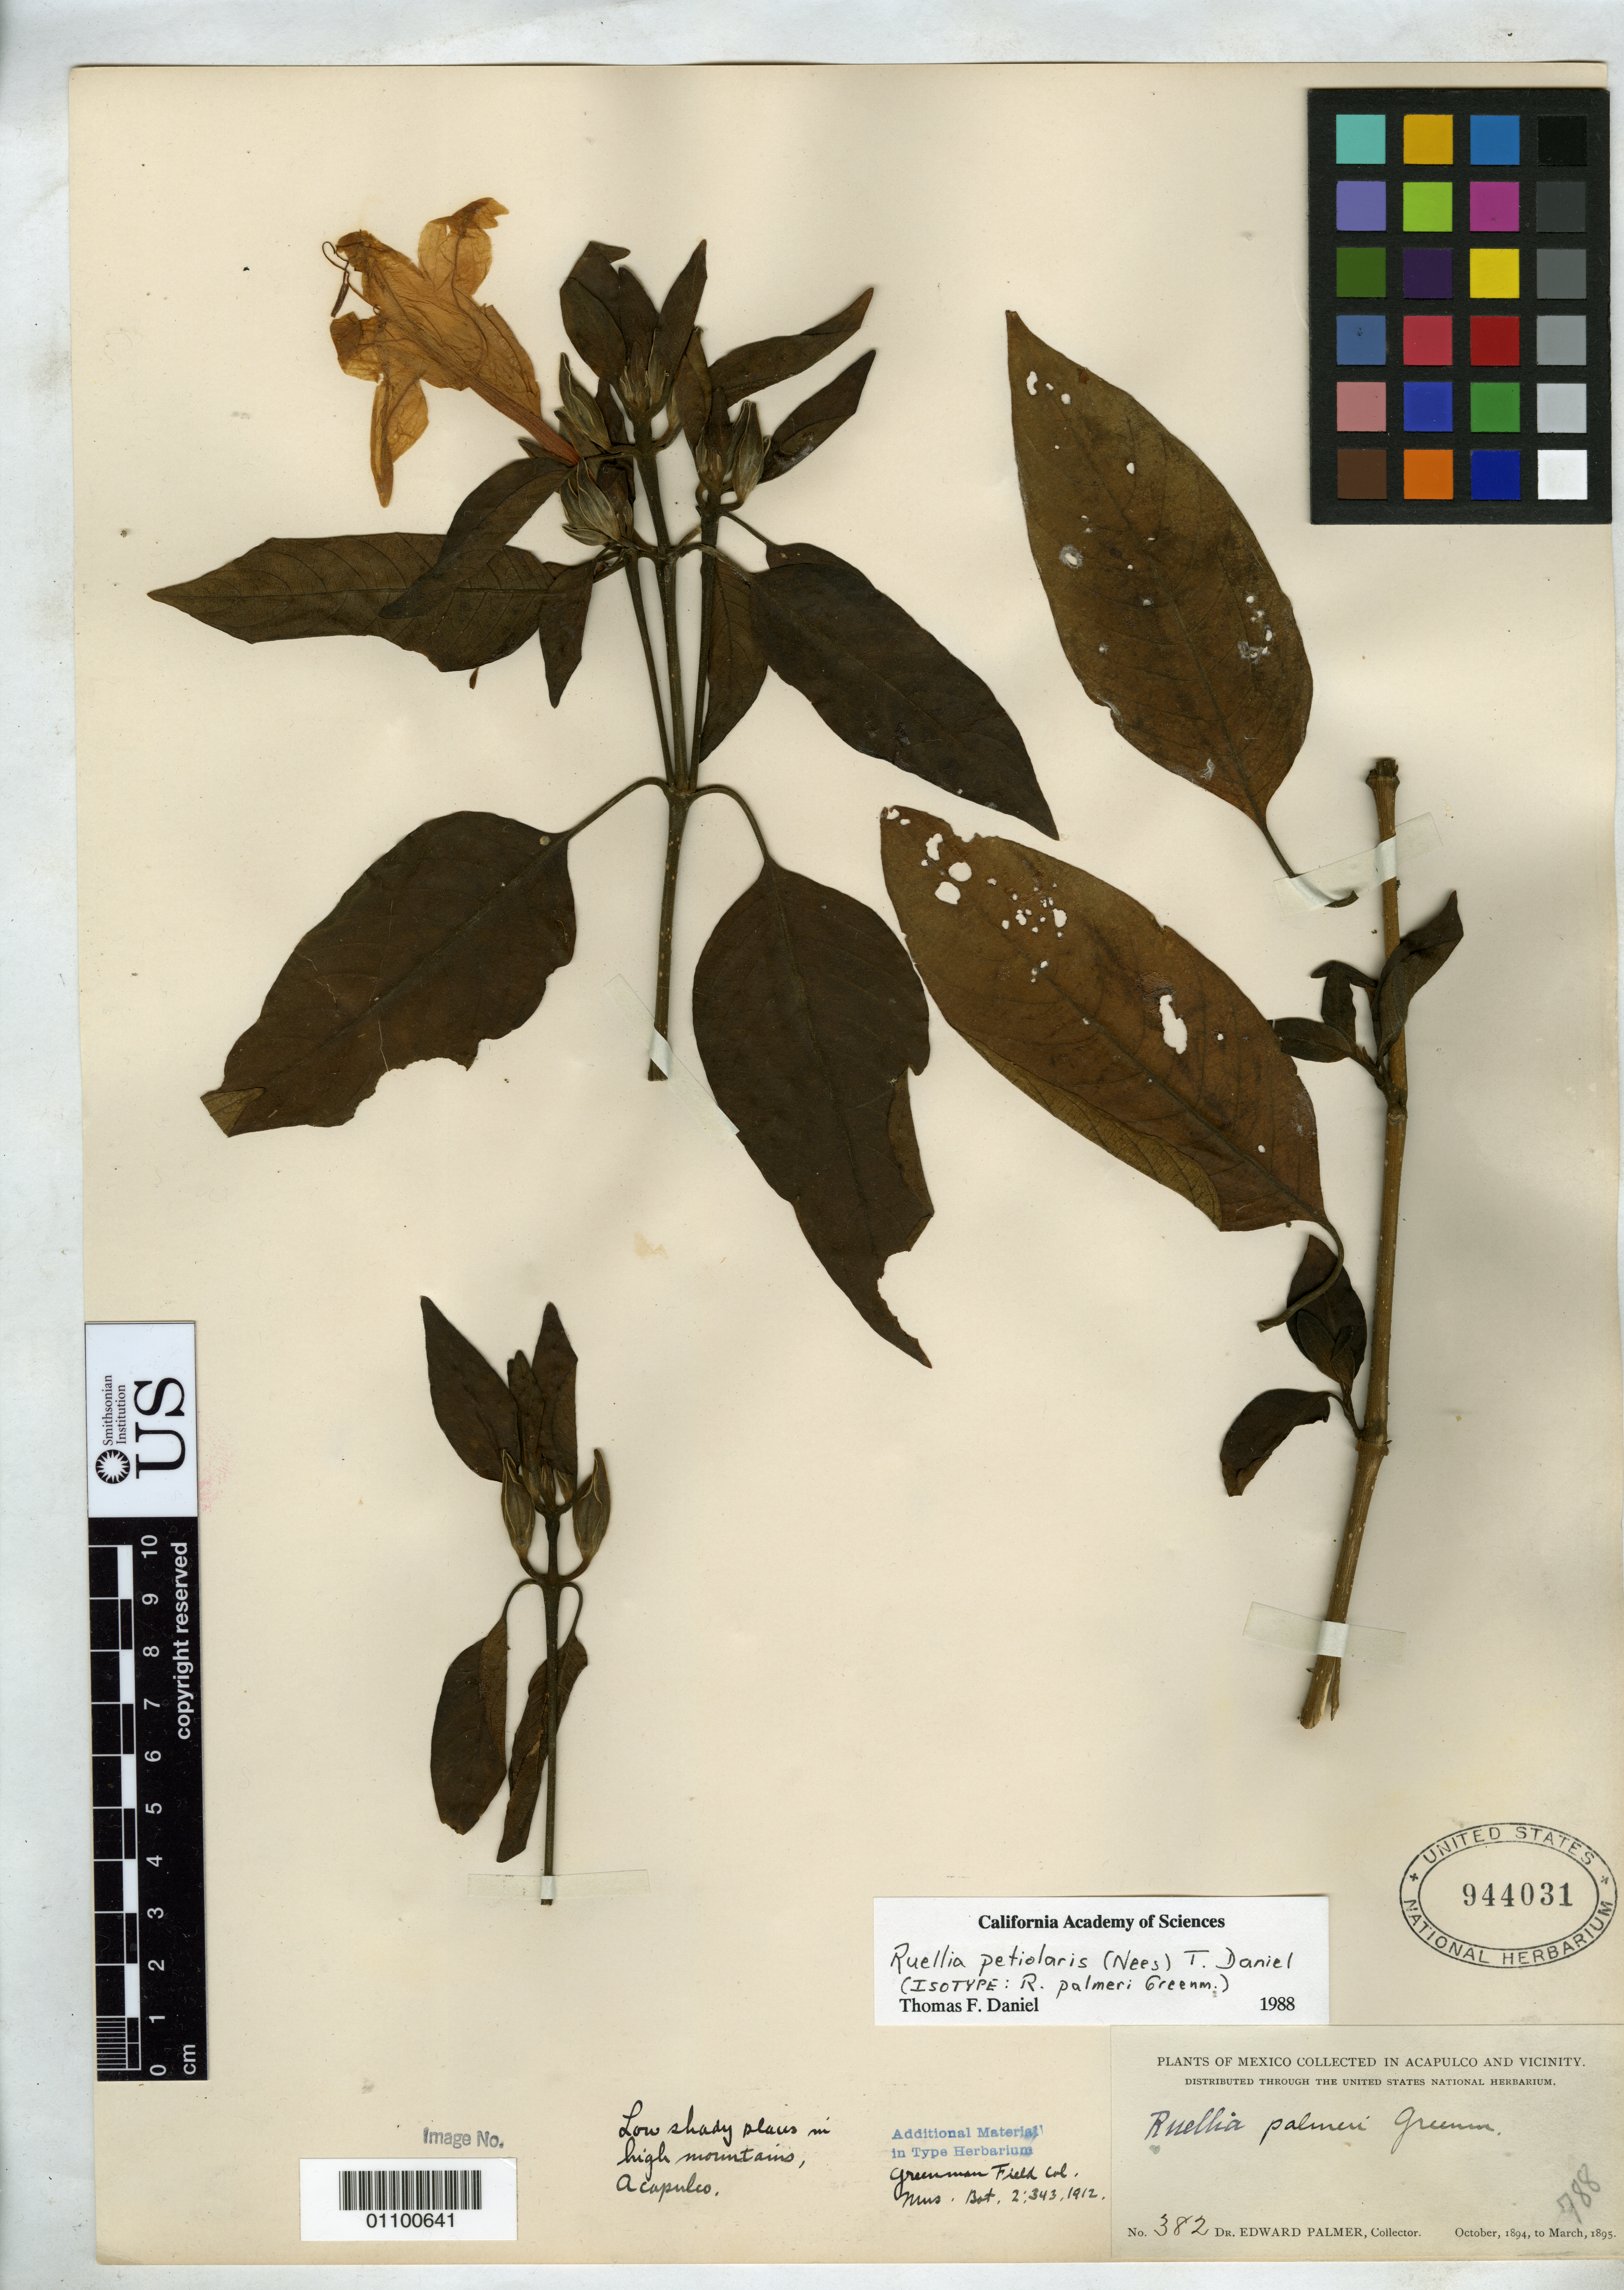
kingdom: Plantae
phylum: Tracheophyta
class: Magnoliopsida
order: Lamiales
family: Acanthaceae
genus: Ruellia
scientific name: Ruellia palmeri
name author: Greenm.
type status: Isotype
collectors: E. Palmer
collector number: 382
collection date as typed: Oct 1894 to -- Mar 1895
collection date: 1894-10/1895-03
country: Mexico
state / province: Guerrero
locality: Acapulco and vicinity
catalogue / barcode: US 944031